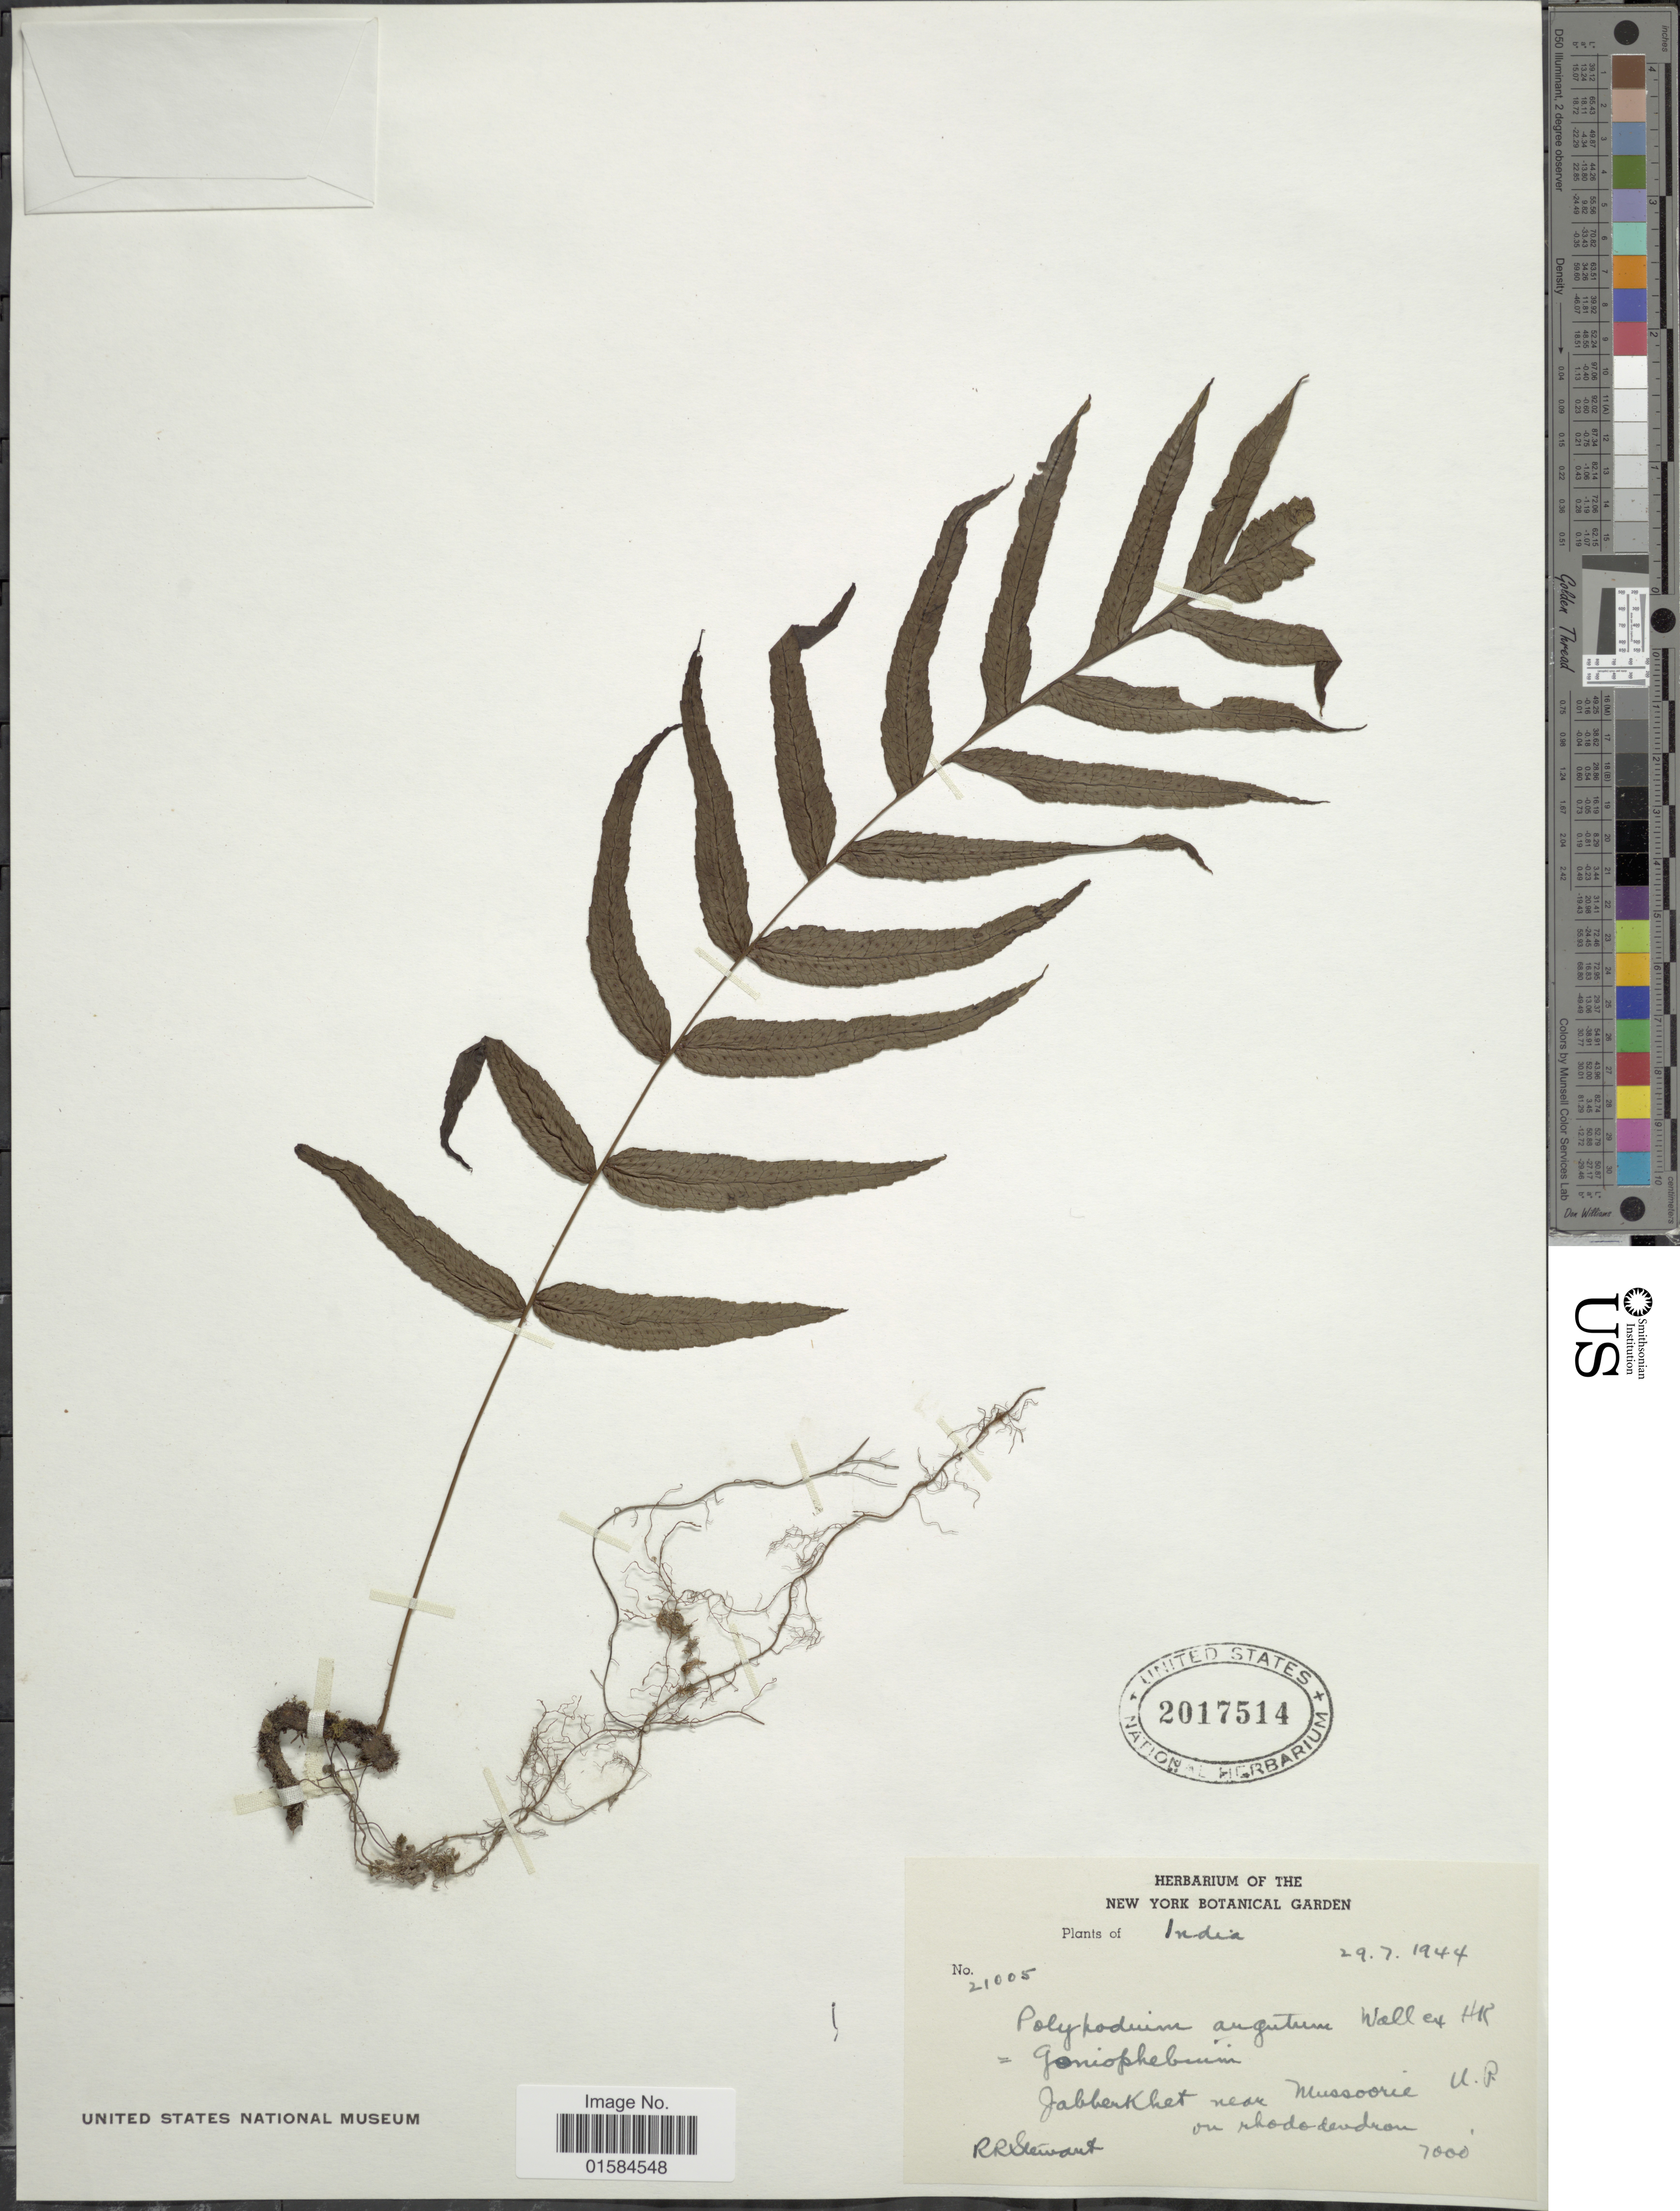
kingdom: Plantae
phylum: Tracheophyta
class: Polypodiopsida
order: Polypodiales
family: Polypodiaceae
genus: Goniophlebium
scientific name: Goniophlebium argutum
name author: (Wall. ex Hook.) J. Sm.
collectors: R. R. Stewart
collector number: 21005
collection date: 1944-07-29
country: India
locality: Jabbarkhet near Mussoorie U. P. on rhododendron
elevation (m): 2134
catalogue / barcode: US 52017514